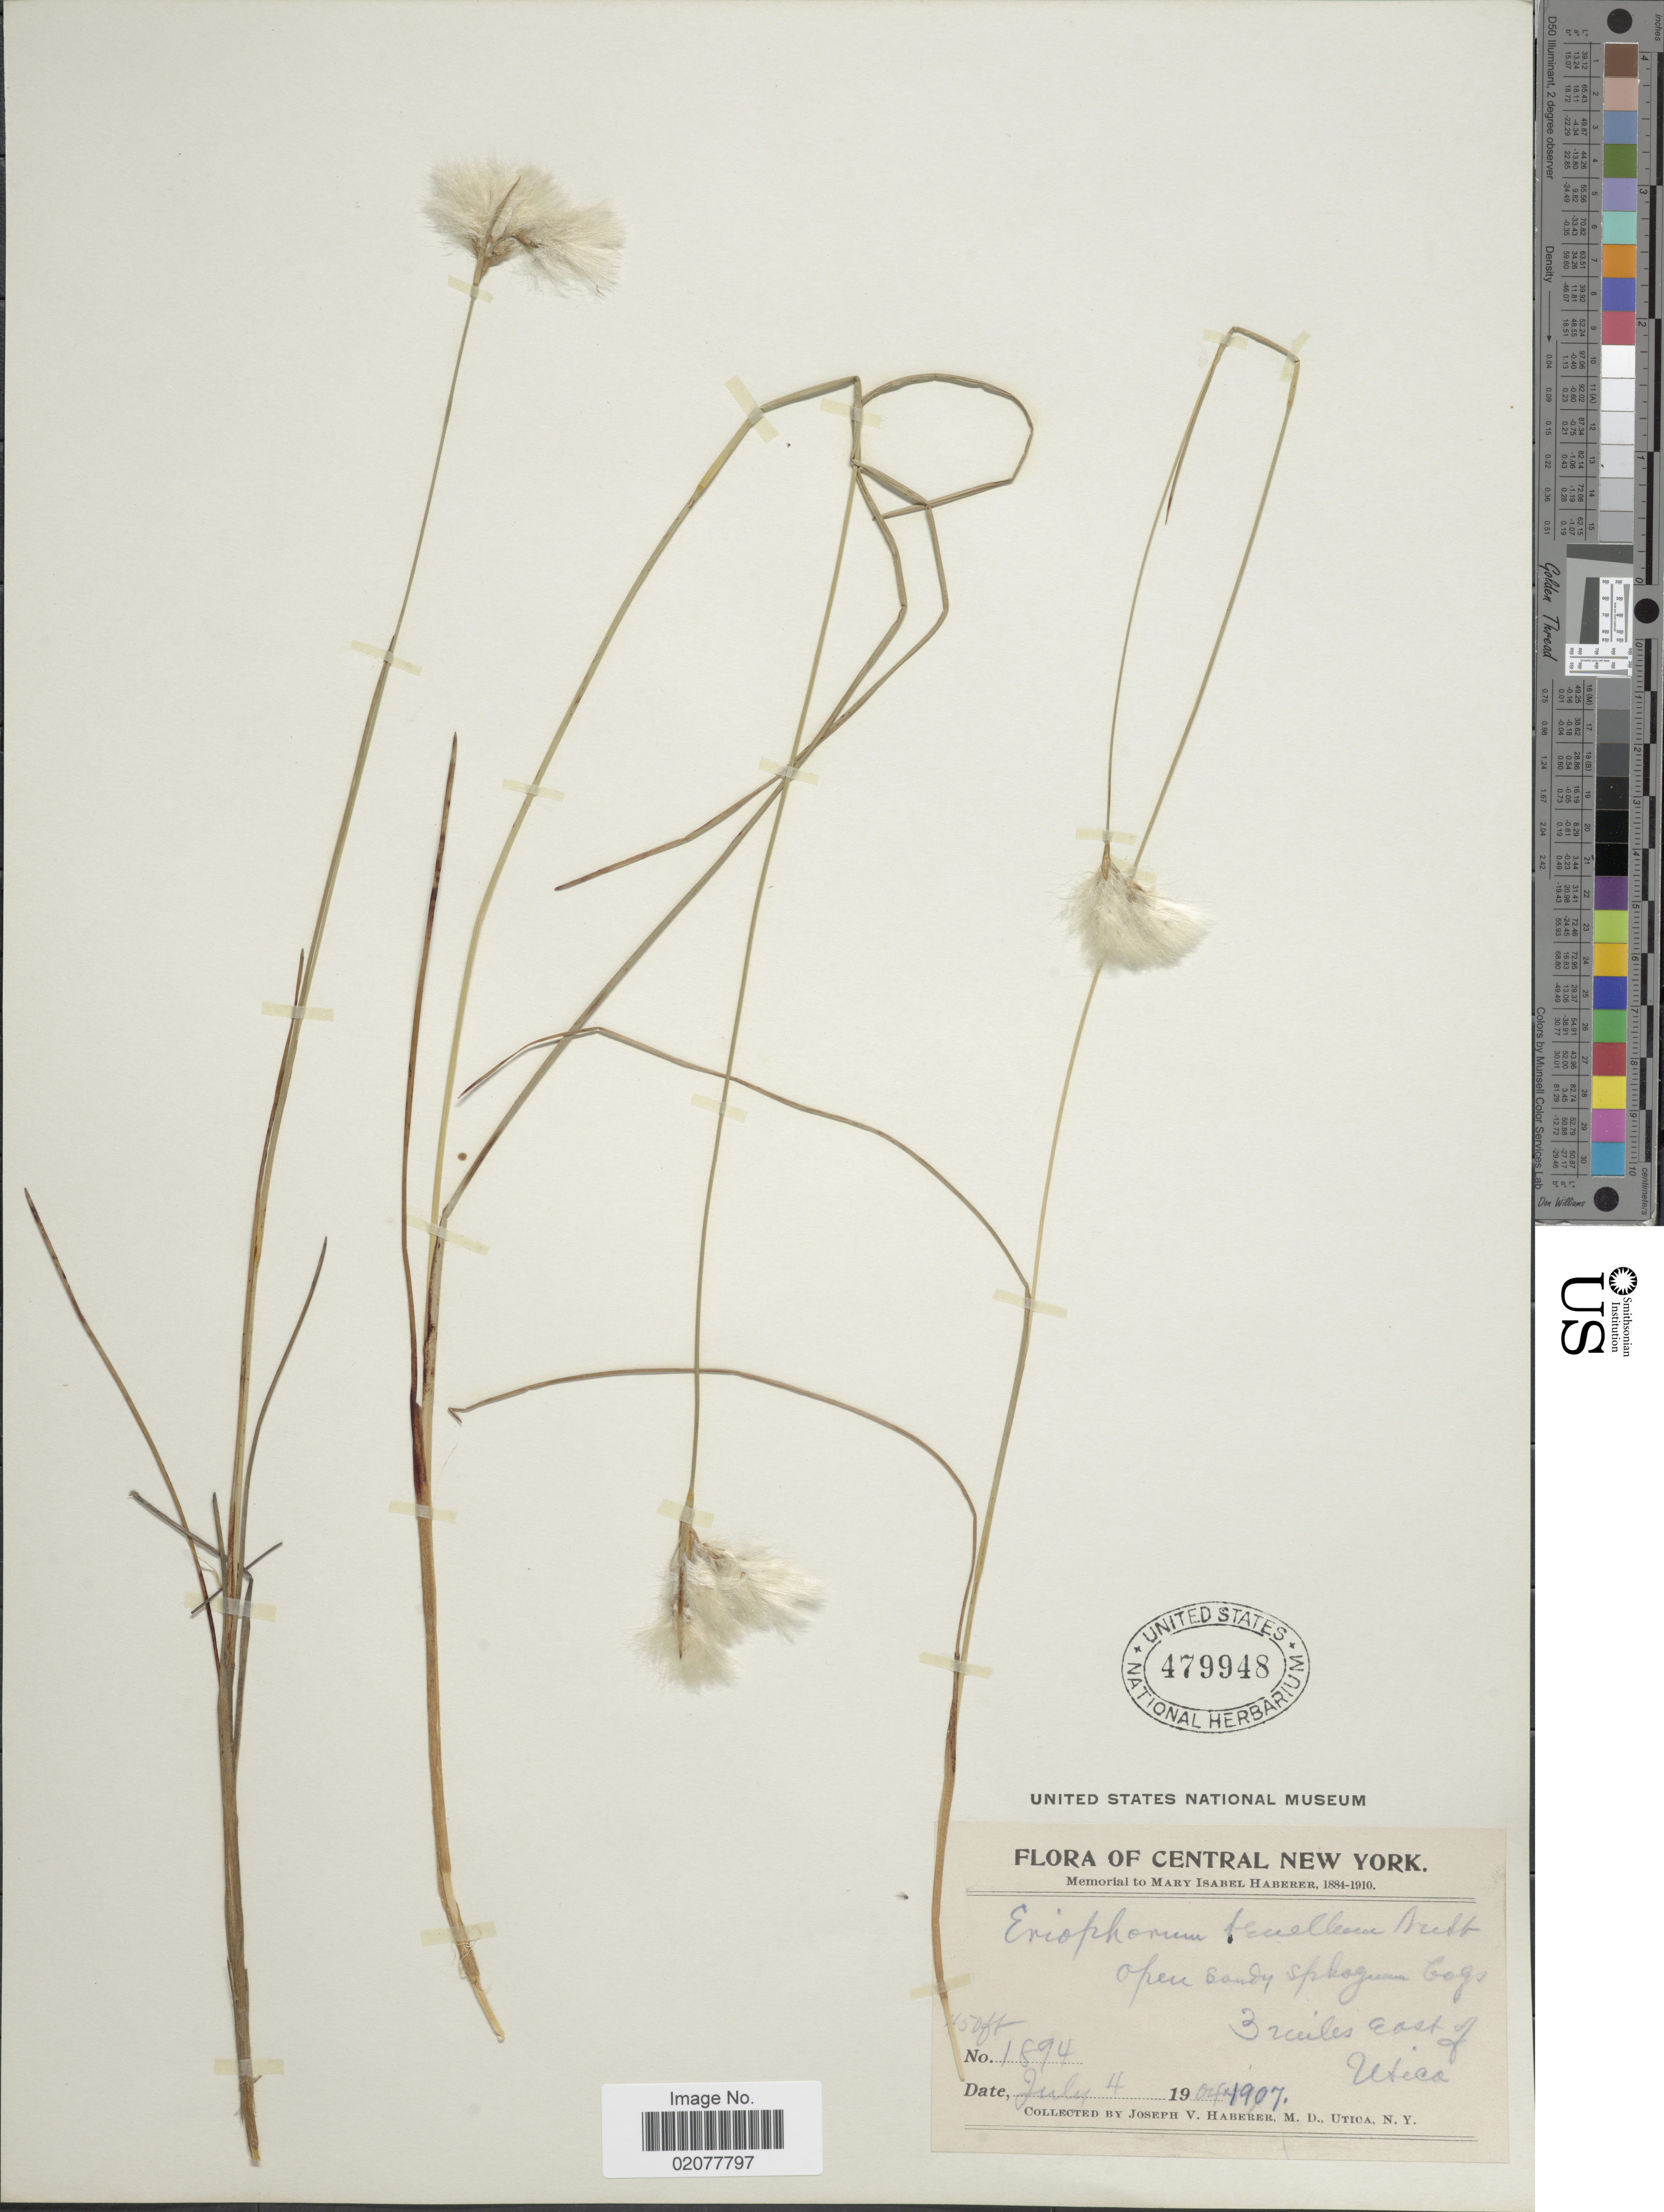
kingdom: Plantae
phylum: Tracheophyta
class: Liliopsida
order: Poales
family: Cyperaceae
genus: Eriophorum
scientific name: Eriophorum tenellum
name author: Nutt.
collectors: J. V. Haberer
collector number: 1894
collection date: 1907-07-04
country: United States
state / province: New York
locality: Central New York. 3 miles East of Utica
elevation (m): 351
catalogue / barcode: US 479948